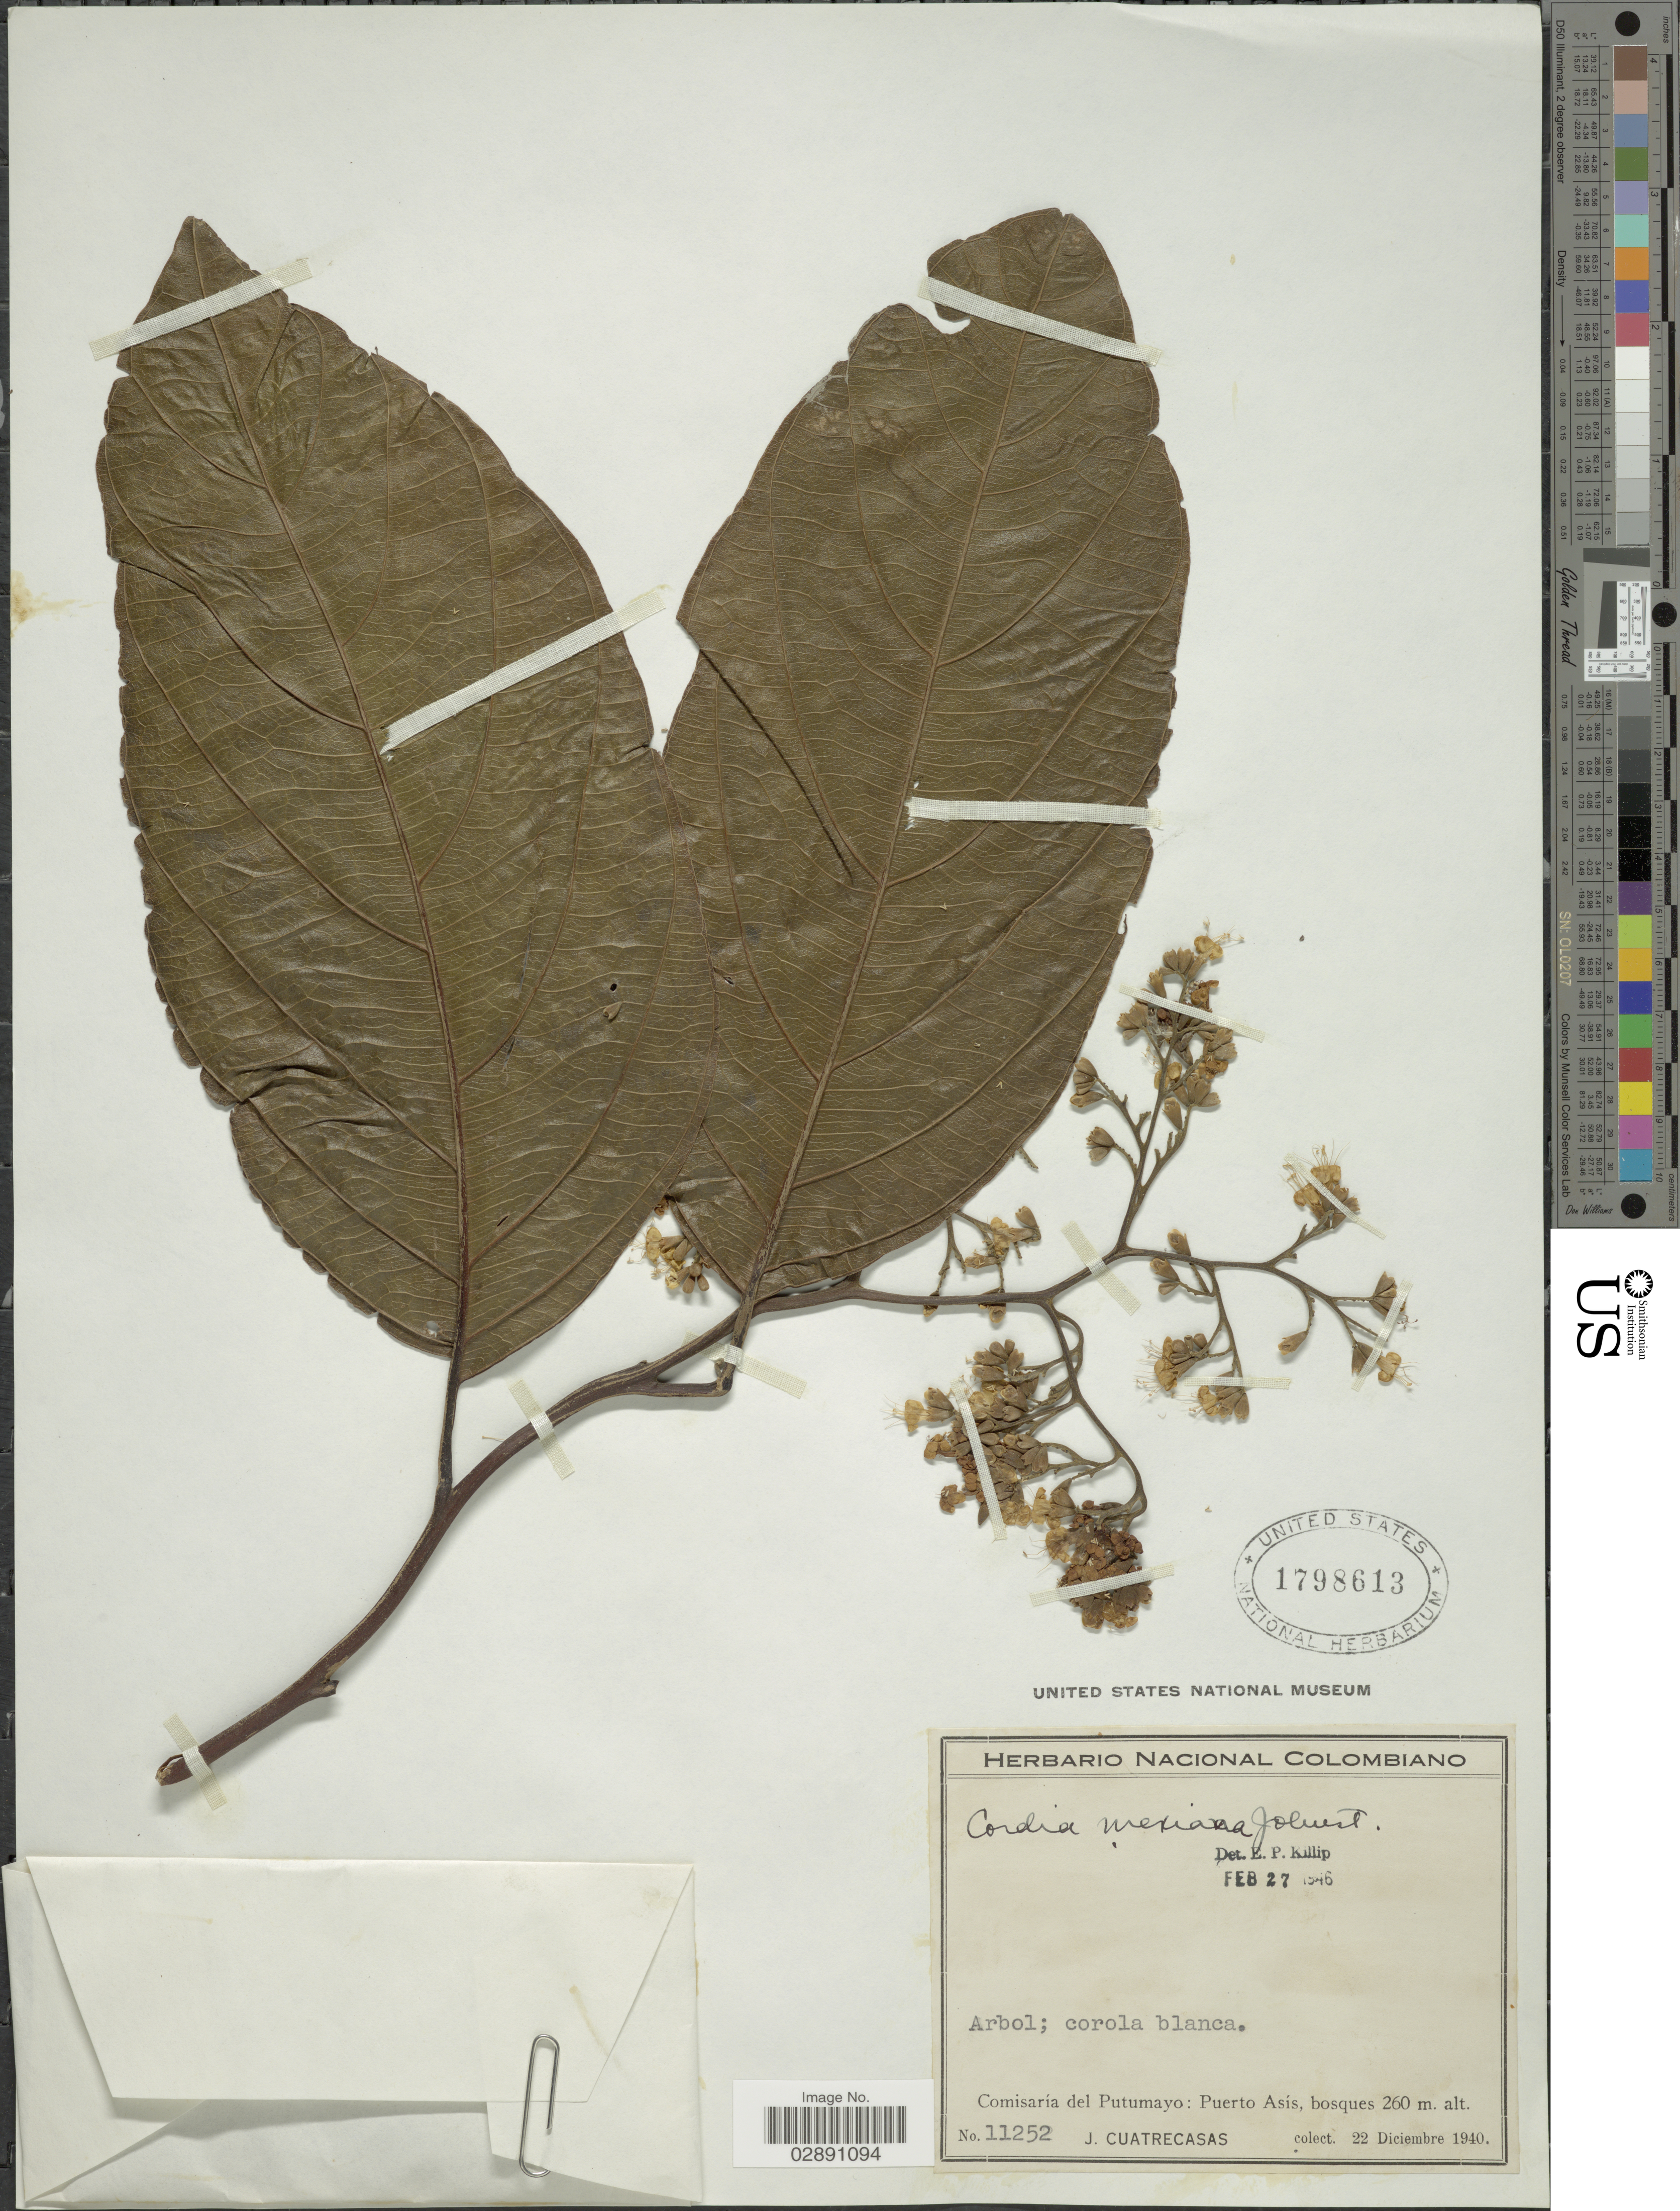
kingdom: Plantae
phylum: Tracheophyta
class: Magnoliopsida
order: Boraginales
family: Cordiaceae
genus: Cordia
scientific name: Cordia mexiana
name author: I.M. Johnst.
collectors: J. Cuatrecasas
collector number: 11252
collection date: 1940-12-22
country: Colombia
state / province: Putumayo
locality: Comisaría Putumayo: Puerto Asís.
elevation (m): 260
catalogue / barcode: US 1798613